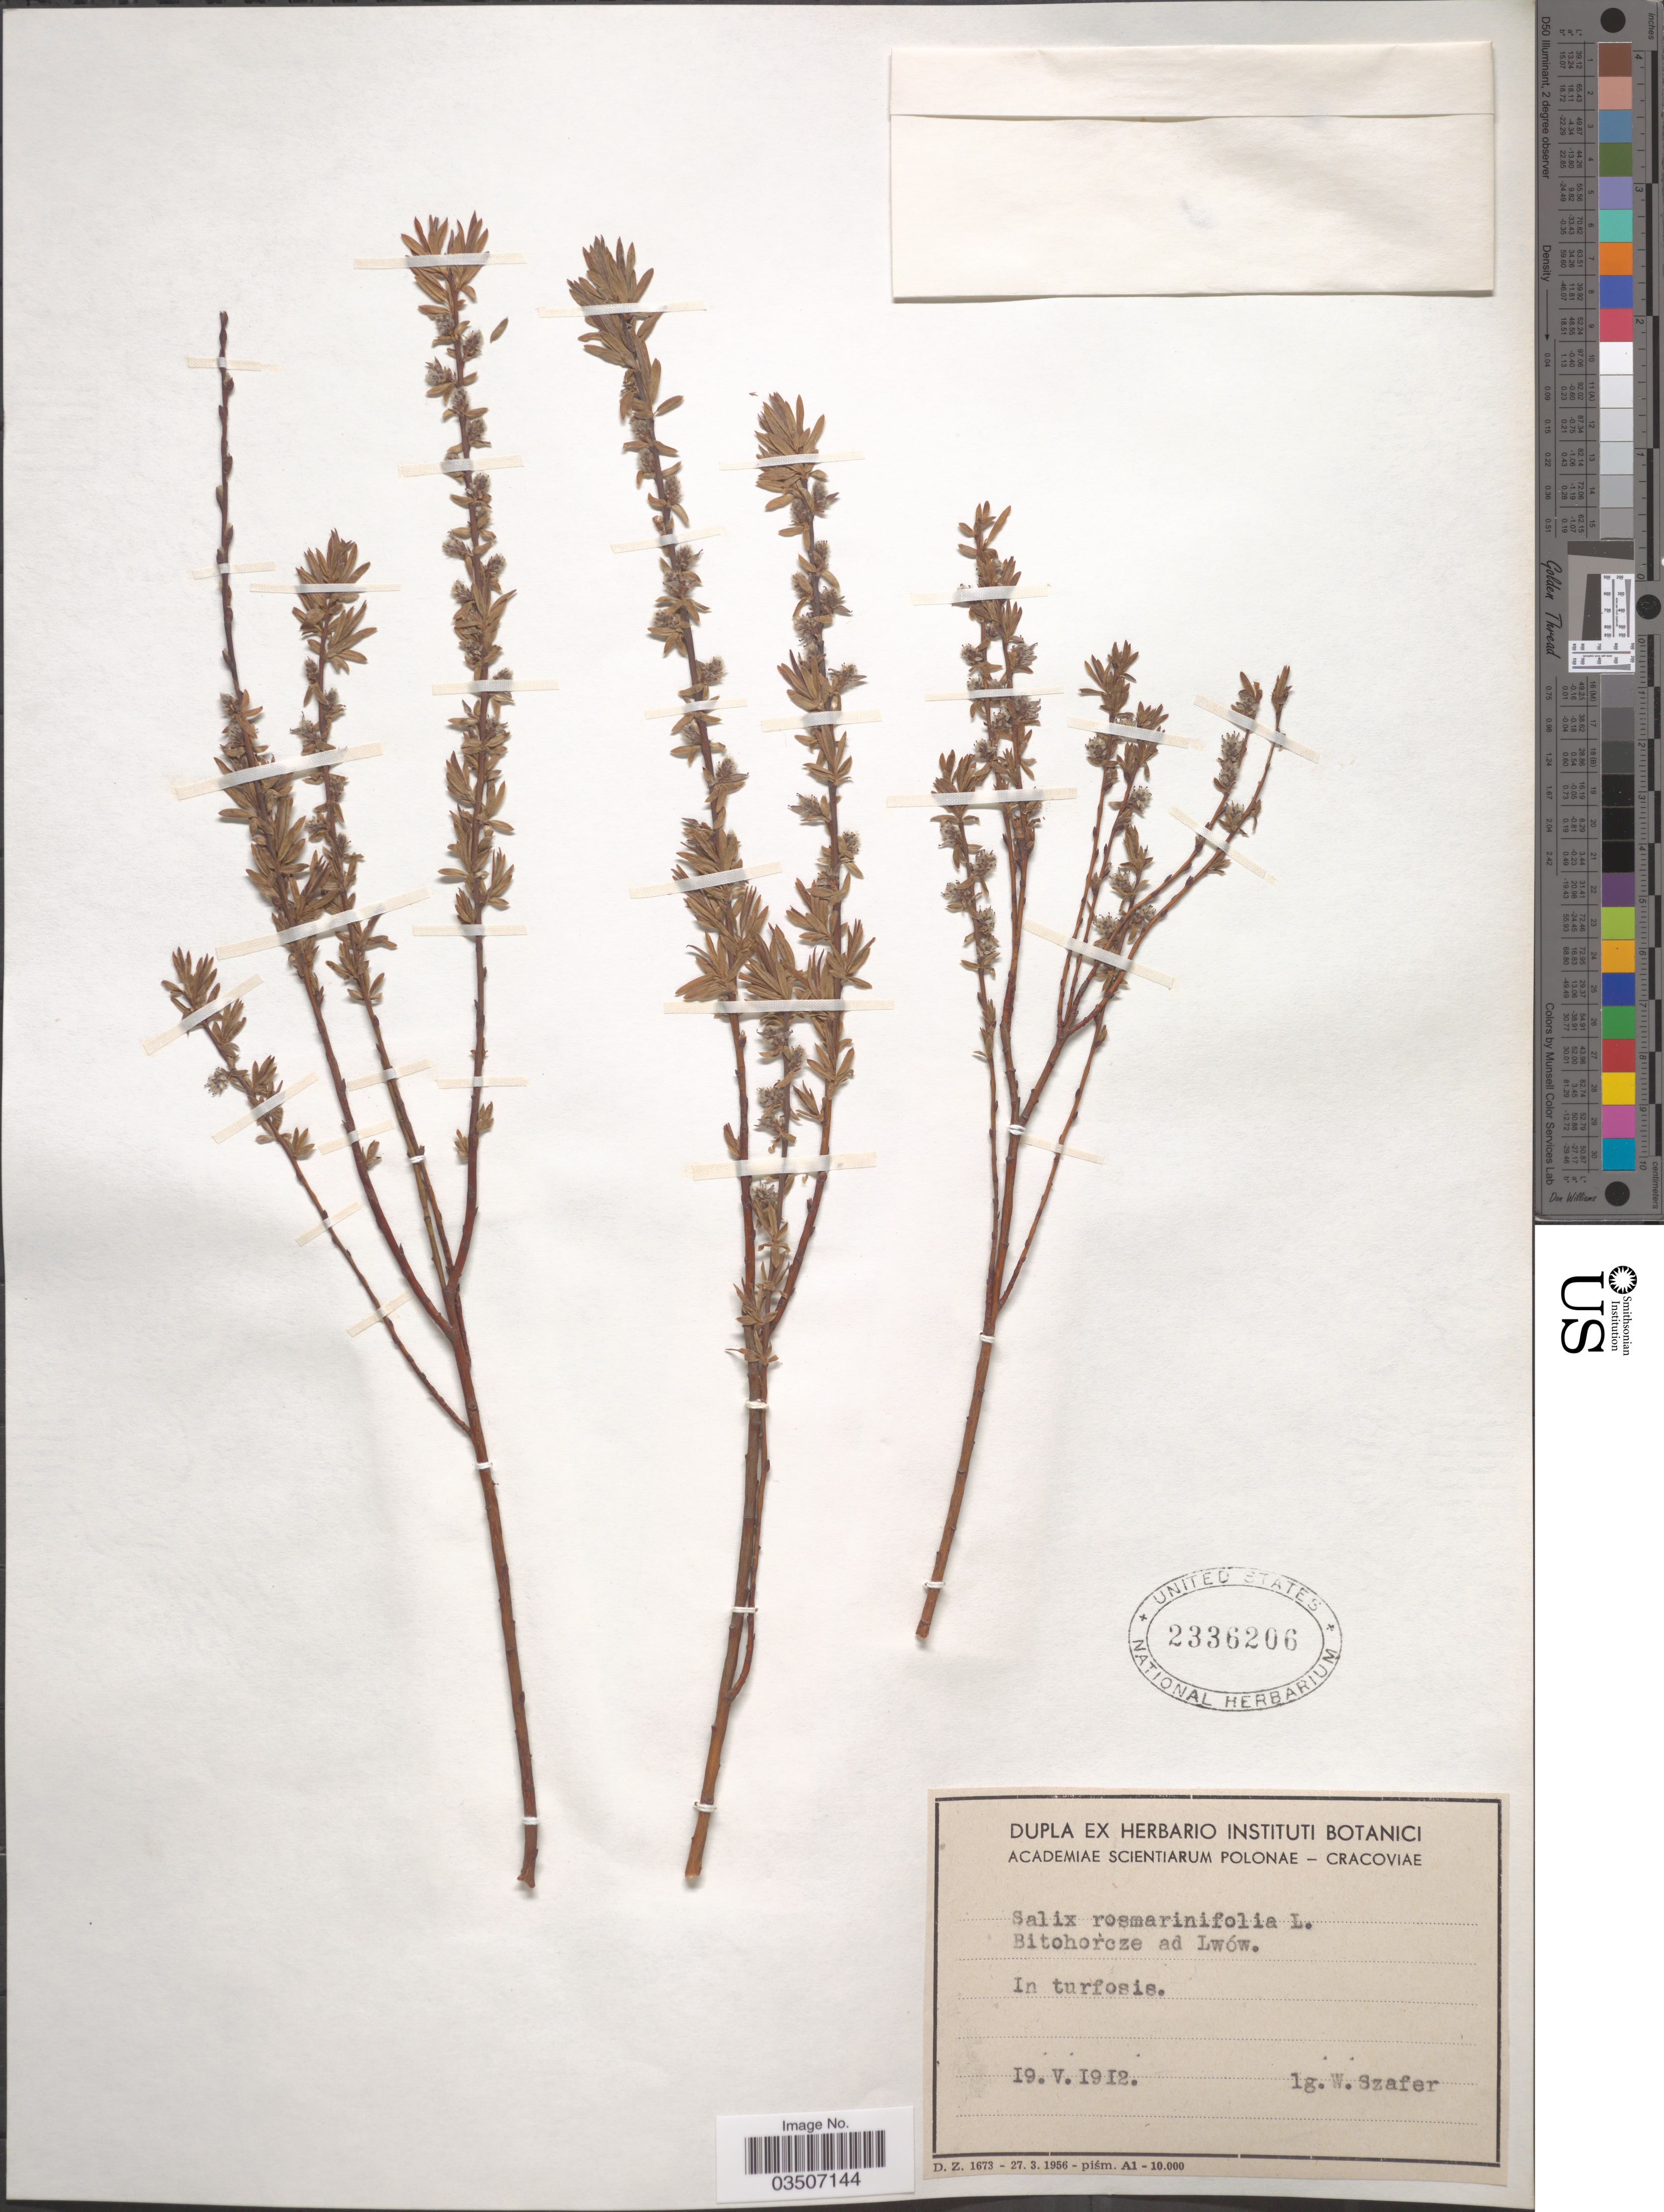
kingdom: Plantae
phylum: Tracheophyta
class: Magnoliopsida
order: Malpighiales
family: Salicaceae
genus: Salix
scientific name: Salix rosmarinifolia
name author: L.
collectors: W. Szafer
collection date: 1912-05-19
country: Poland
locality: Bitohorcze ad Lwów. In turfosis.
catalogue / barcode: US 2336206